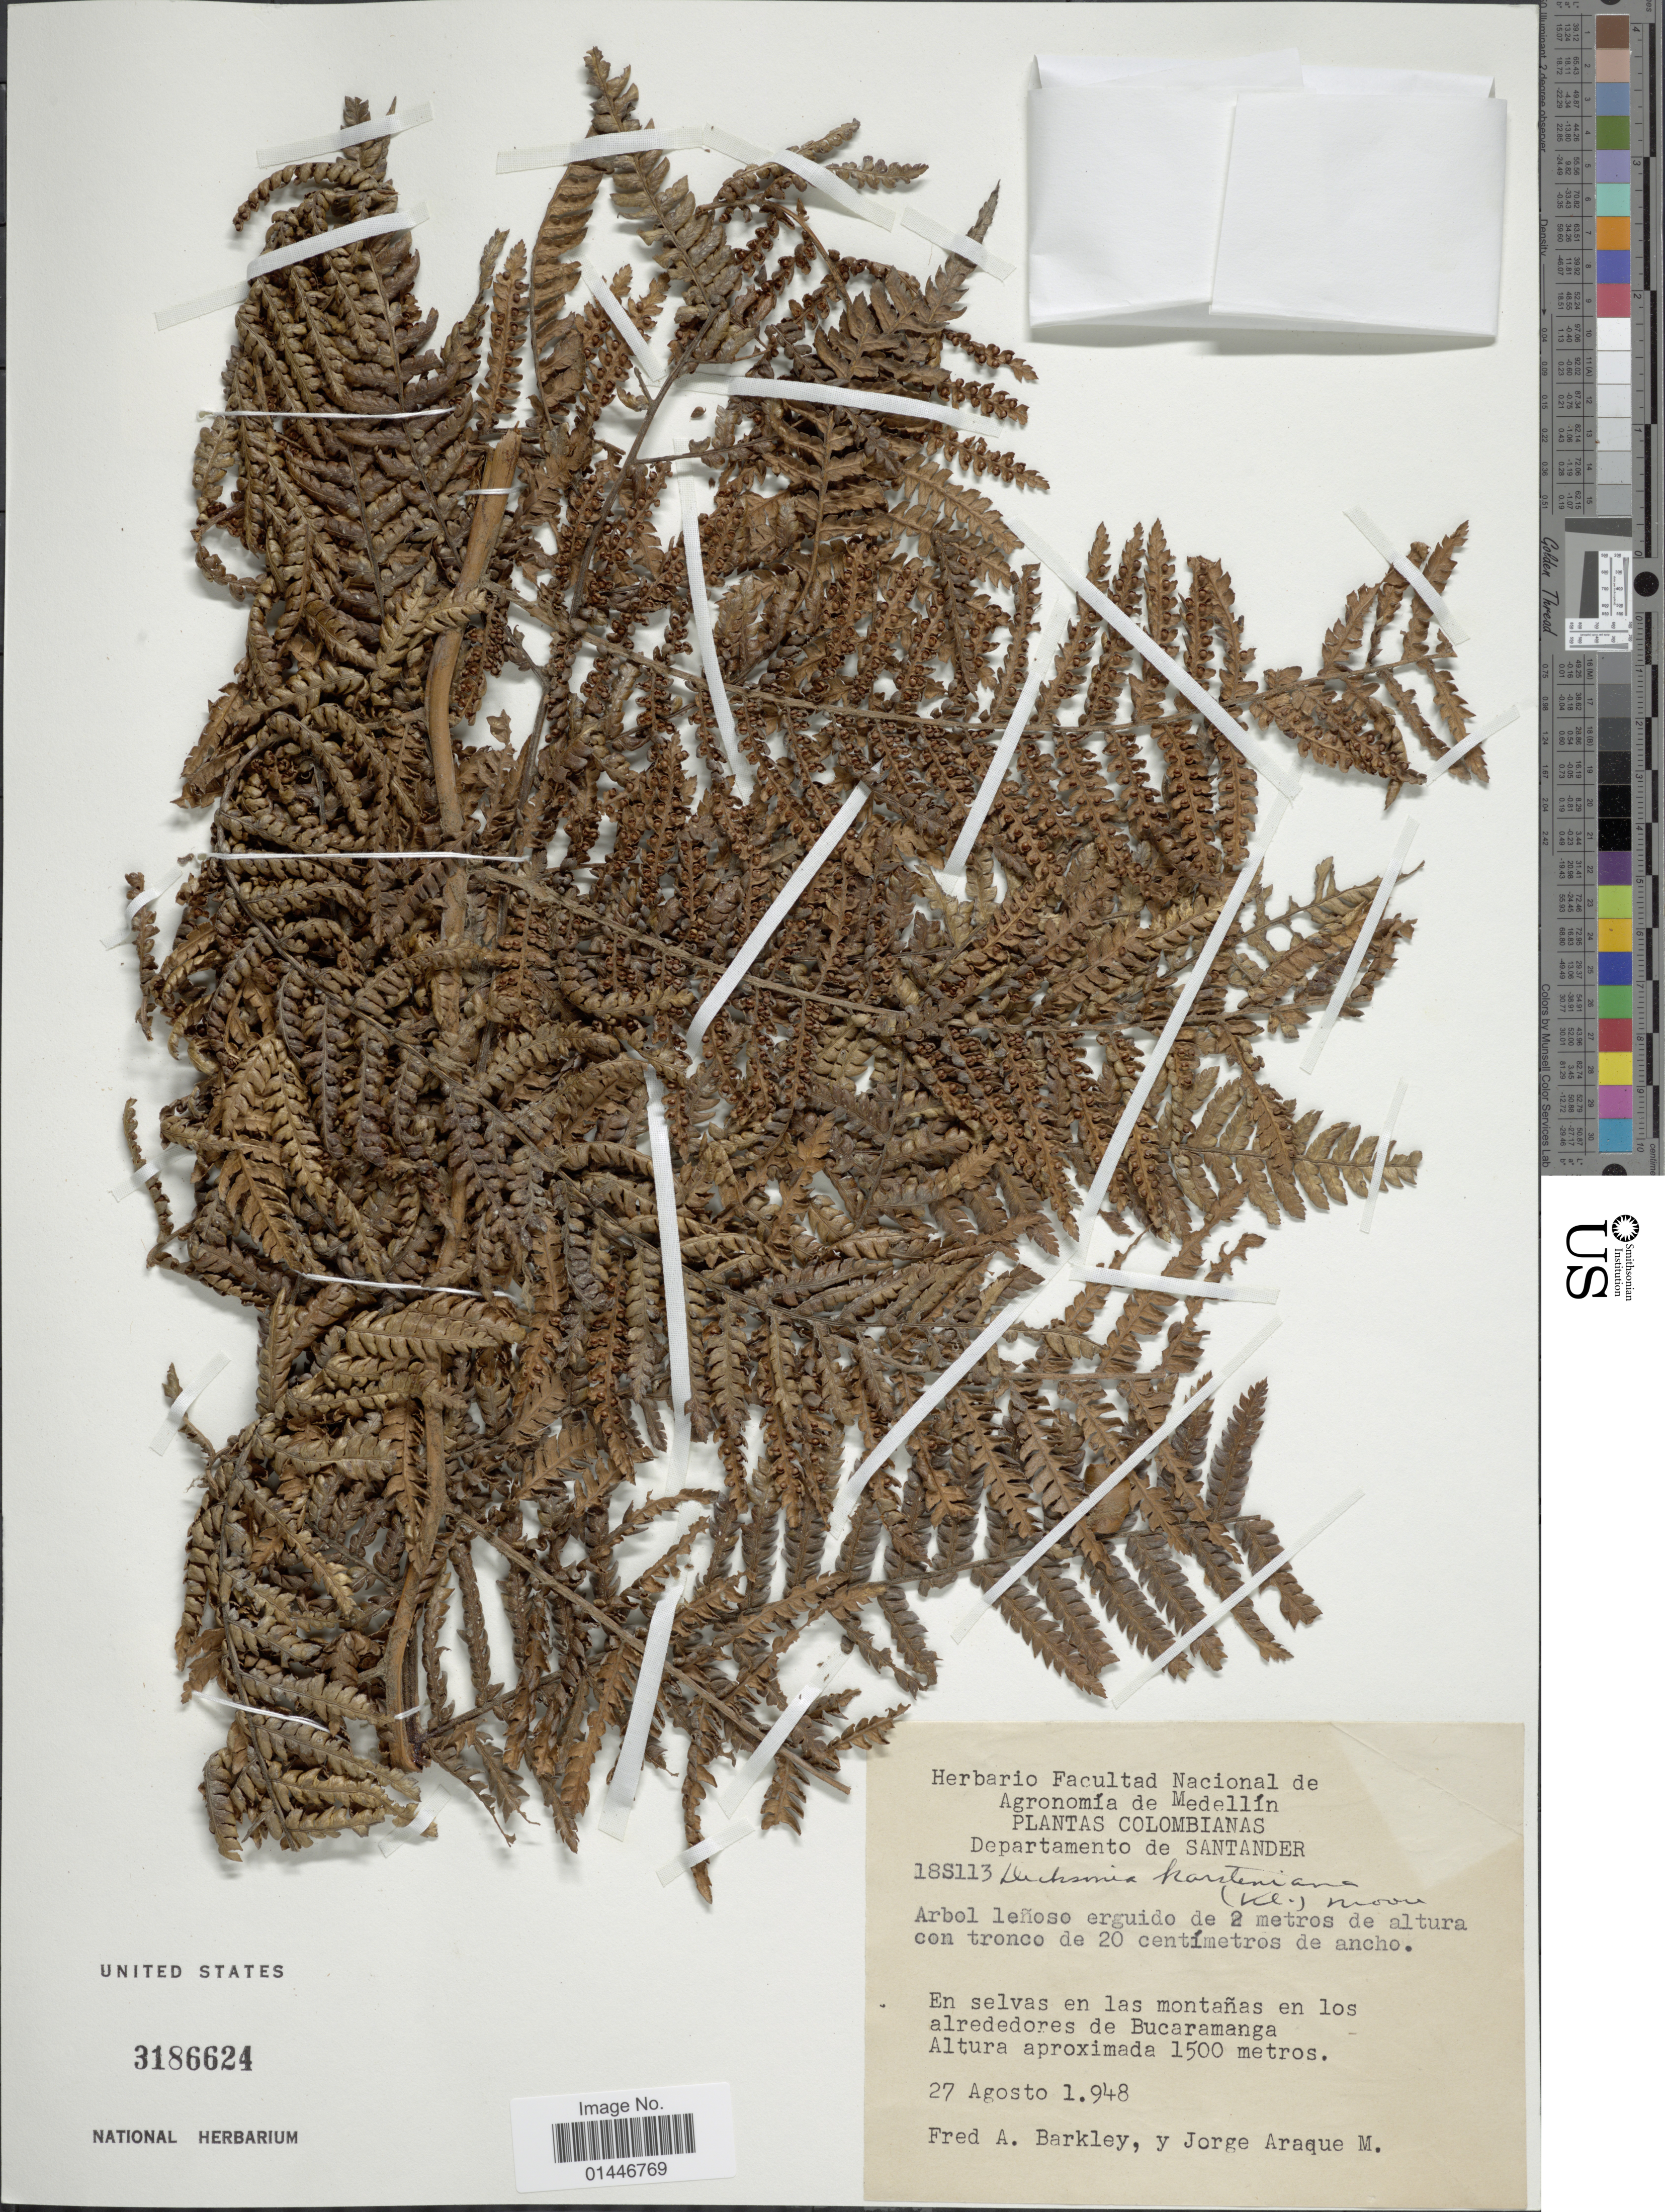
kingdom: Plantae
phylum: Tracheophyta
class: Polypodiopsida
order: Cyatheales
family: Dicksoniaceae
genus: Dicksonia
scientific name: Dicksonia karsteniana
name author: Klotzsch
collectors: F. A. Barkley & J. Araque Molina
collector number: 18S113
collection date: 1948-08-27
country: Colombia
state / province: Santander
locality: Alrededores de Bucaramanga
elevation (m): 1500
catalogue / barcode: US 3186624